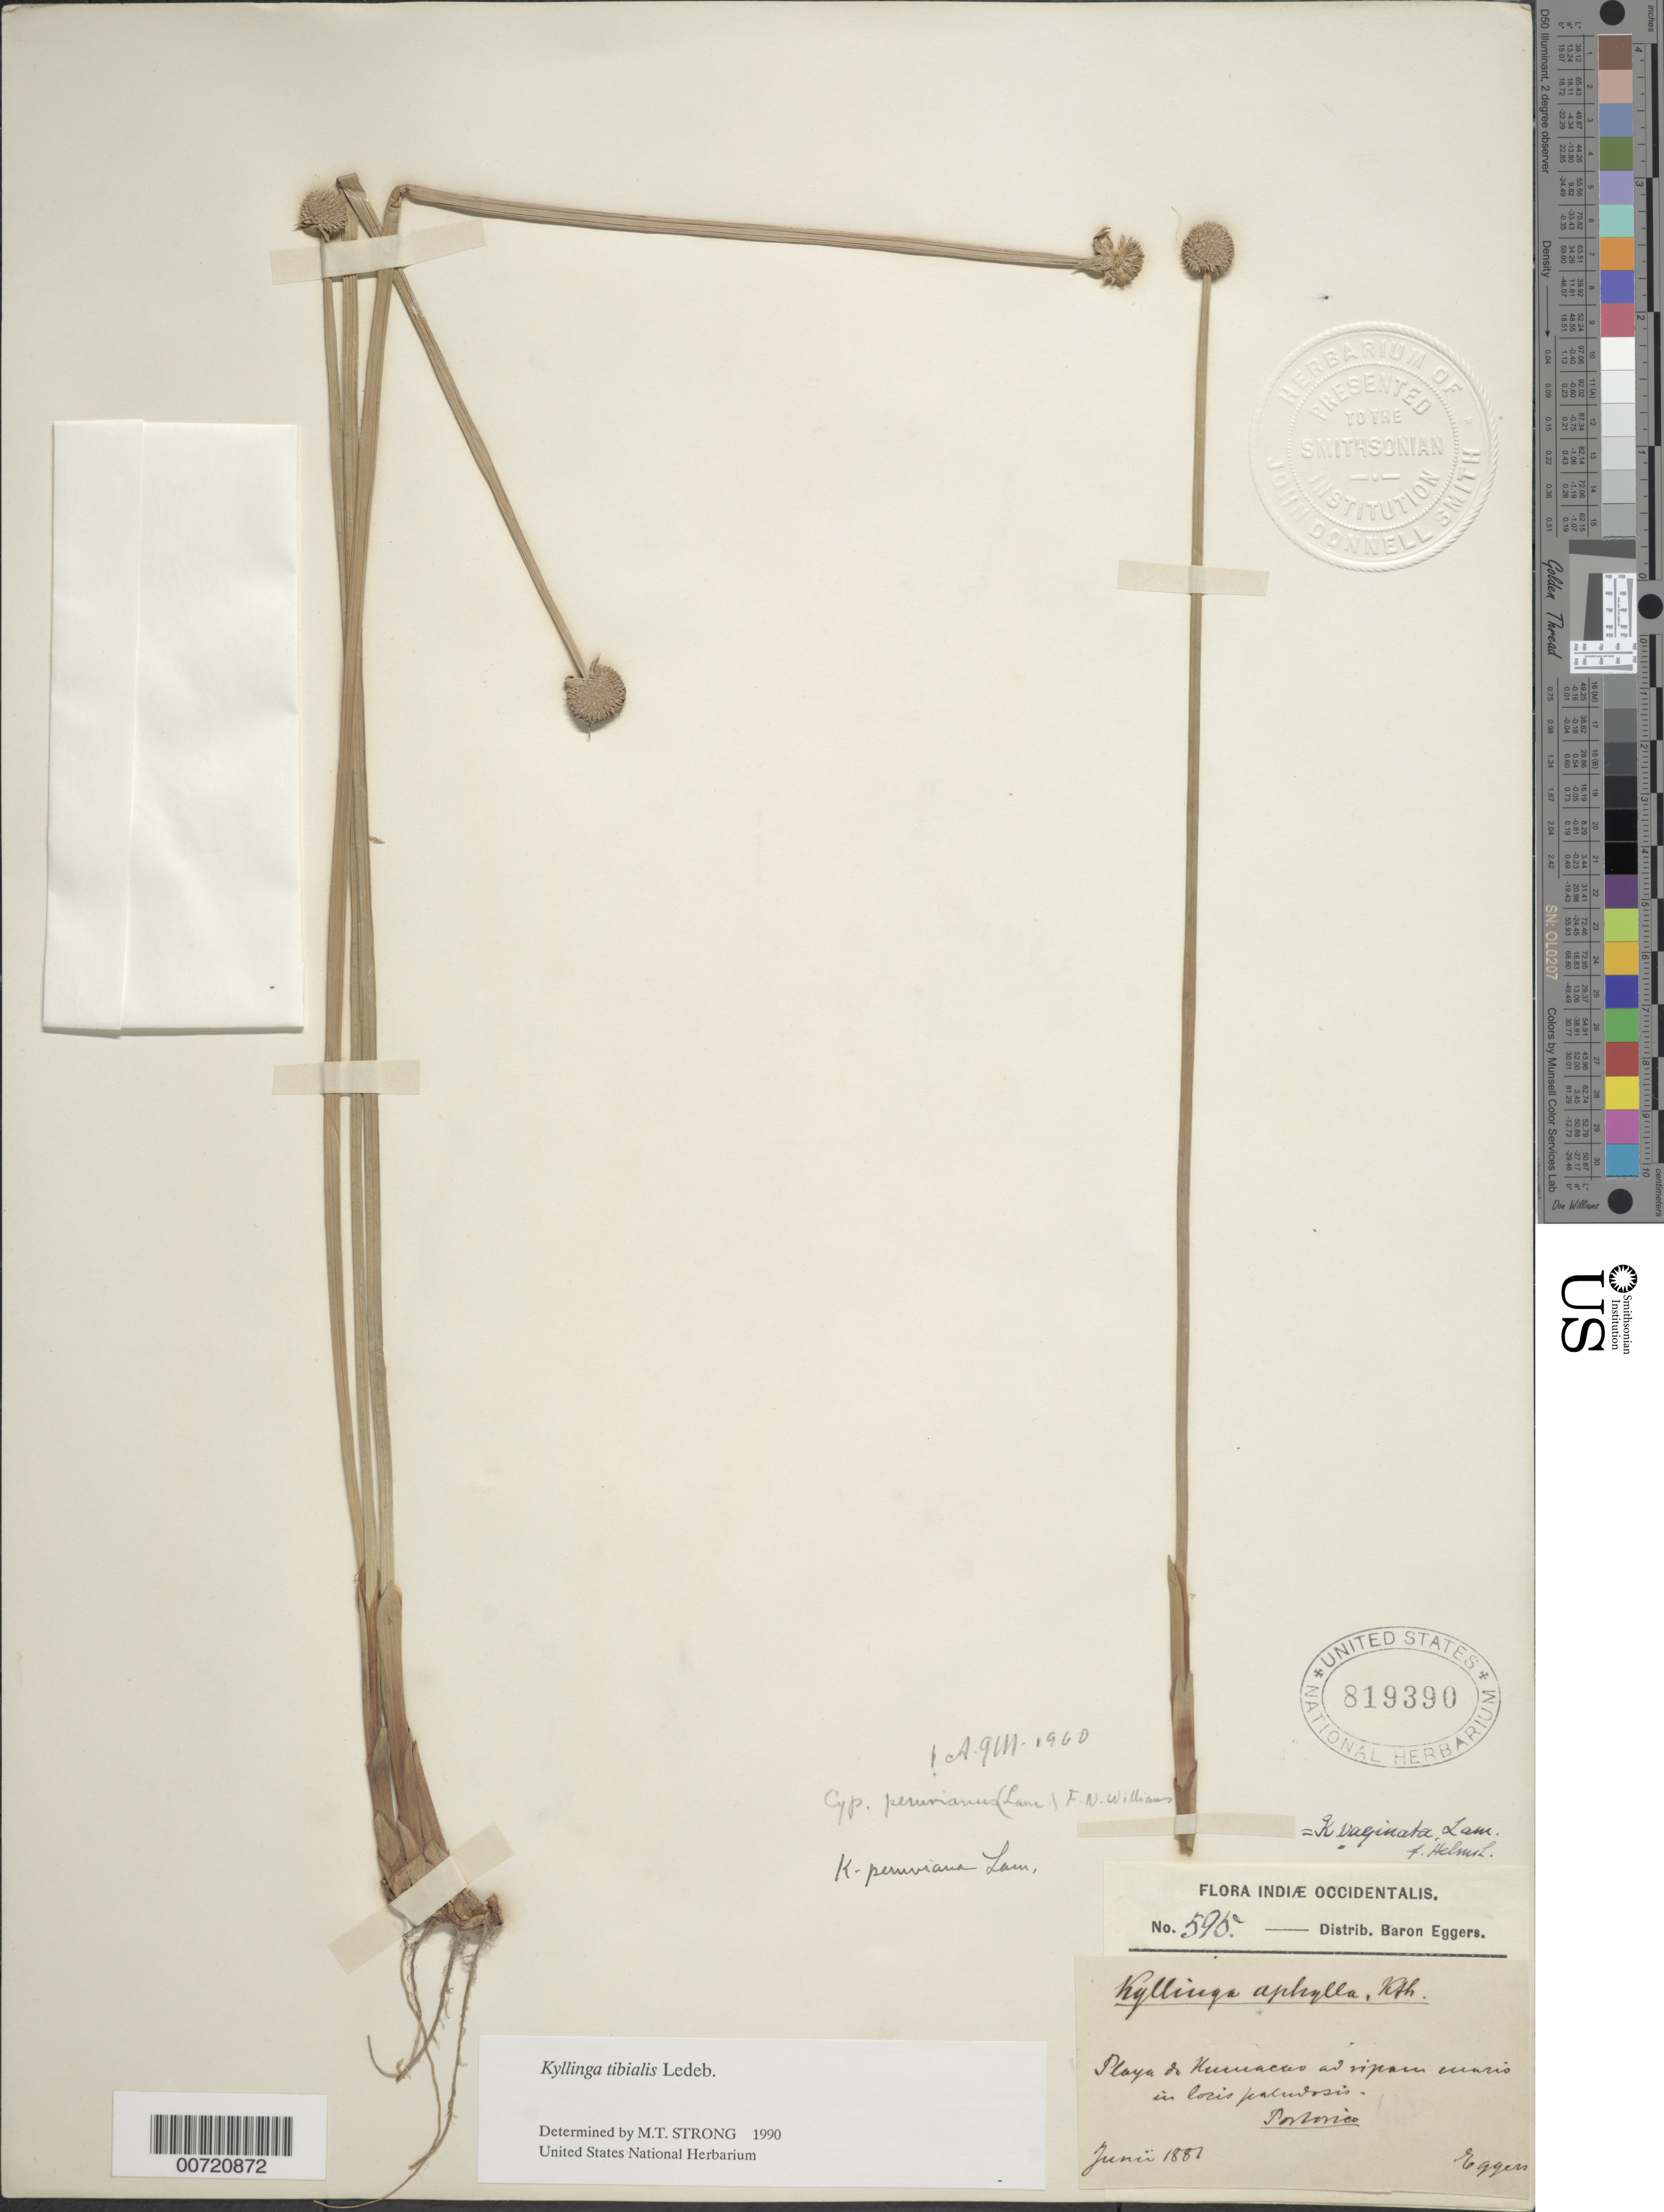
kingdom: Plantae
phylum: Tracheophyta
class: Liliopsida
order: Poales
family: Cyperaceae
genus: Cyperus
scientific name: Cyperus tibialis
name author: (Poit. ex Ledeb.) Govaerts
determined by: Strong, Mark T., (BOT), Smithsonian Institution - National Museum of Natural History (UNITED STATES)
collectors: H. F. A. von Eggers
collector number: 595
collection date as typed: Jun 1881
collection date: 1881-06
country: Puerto Rico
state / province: Humacao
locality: Playa de Humacao.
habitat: In locis paludosis.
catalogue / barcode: US 819390